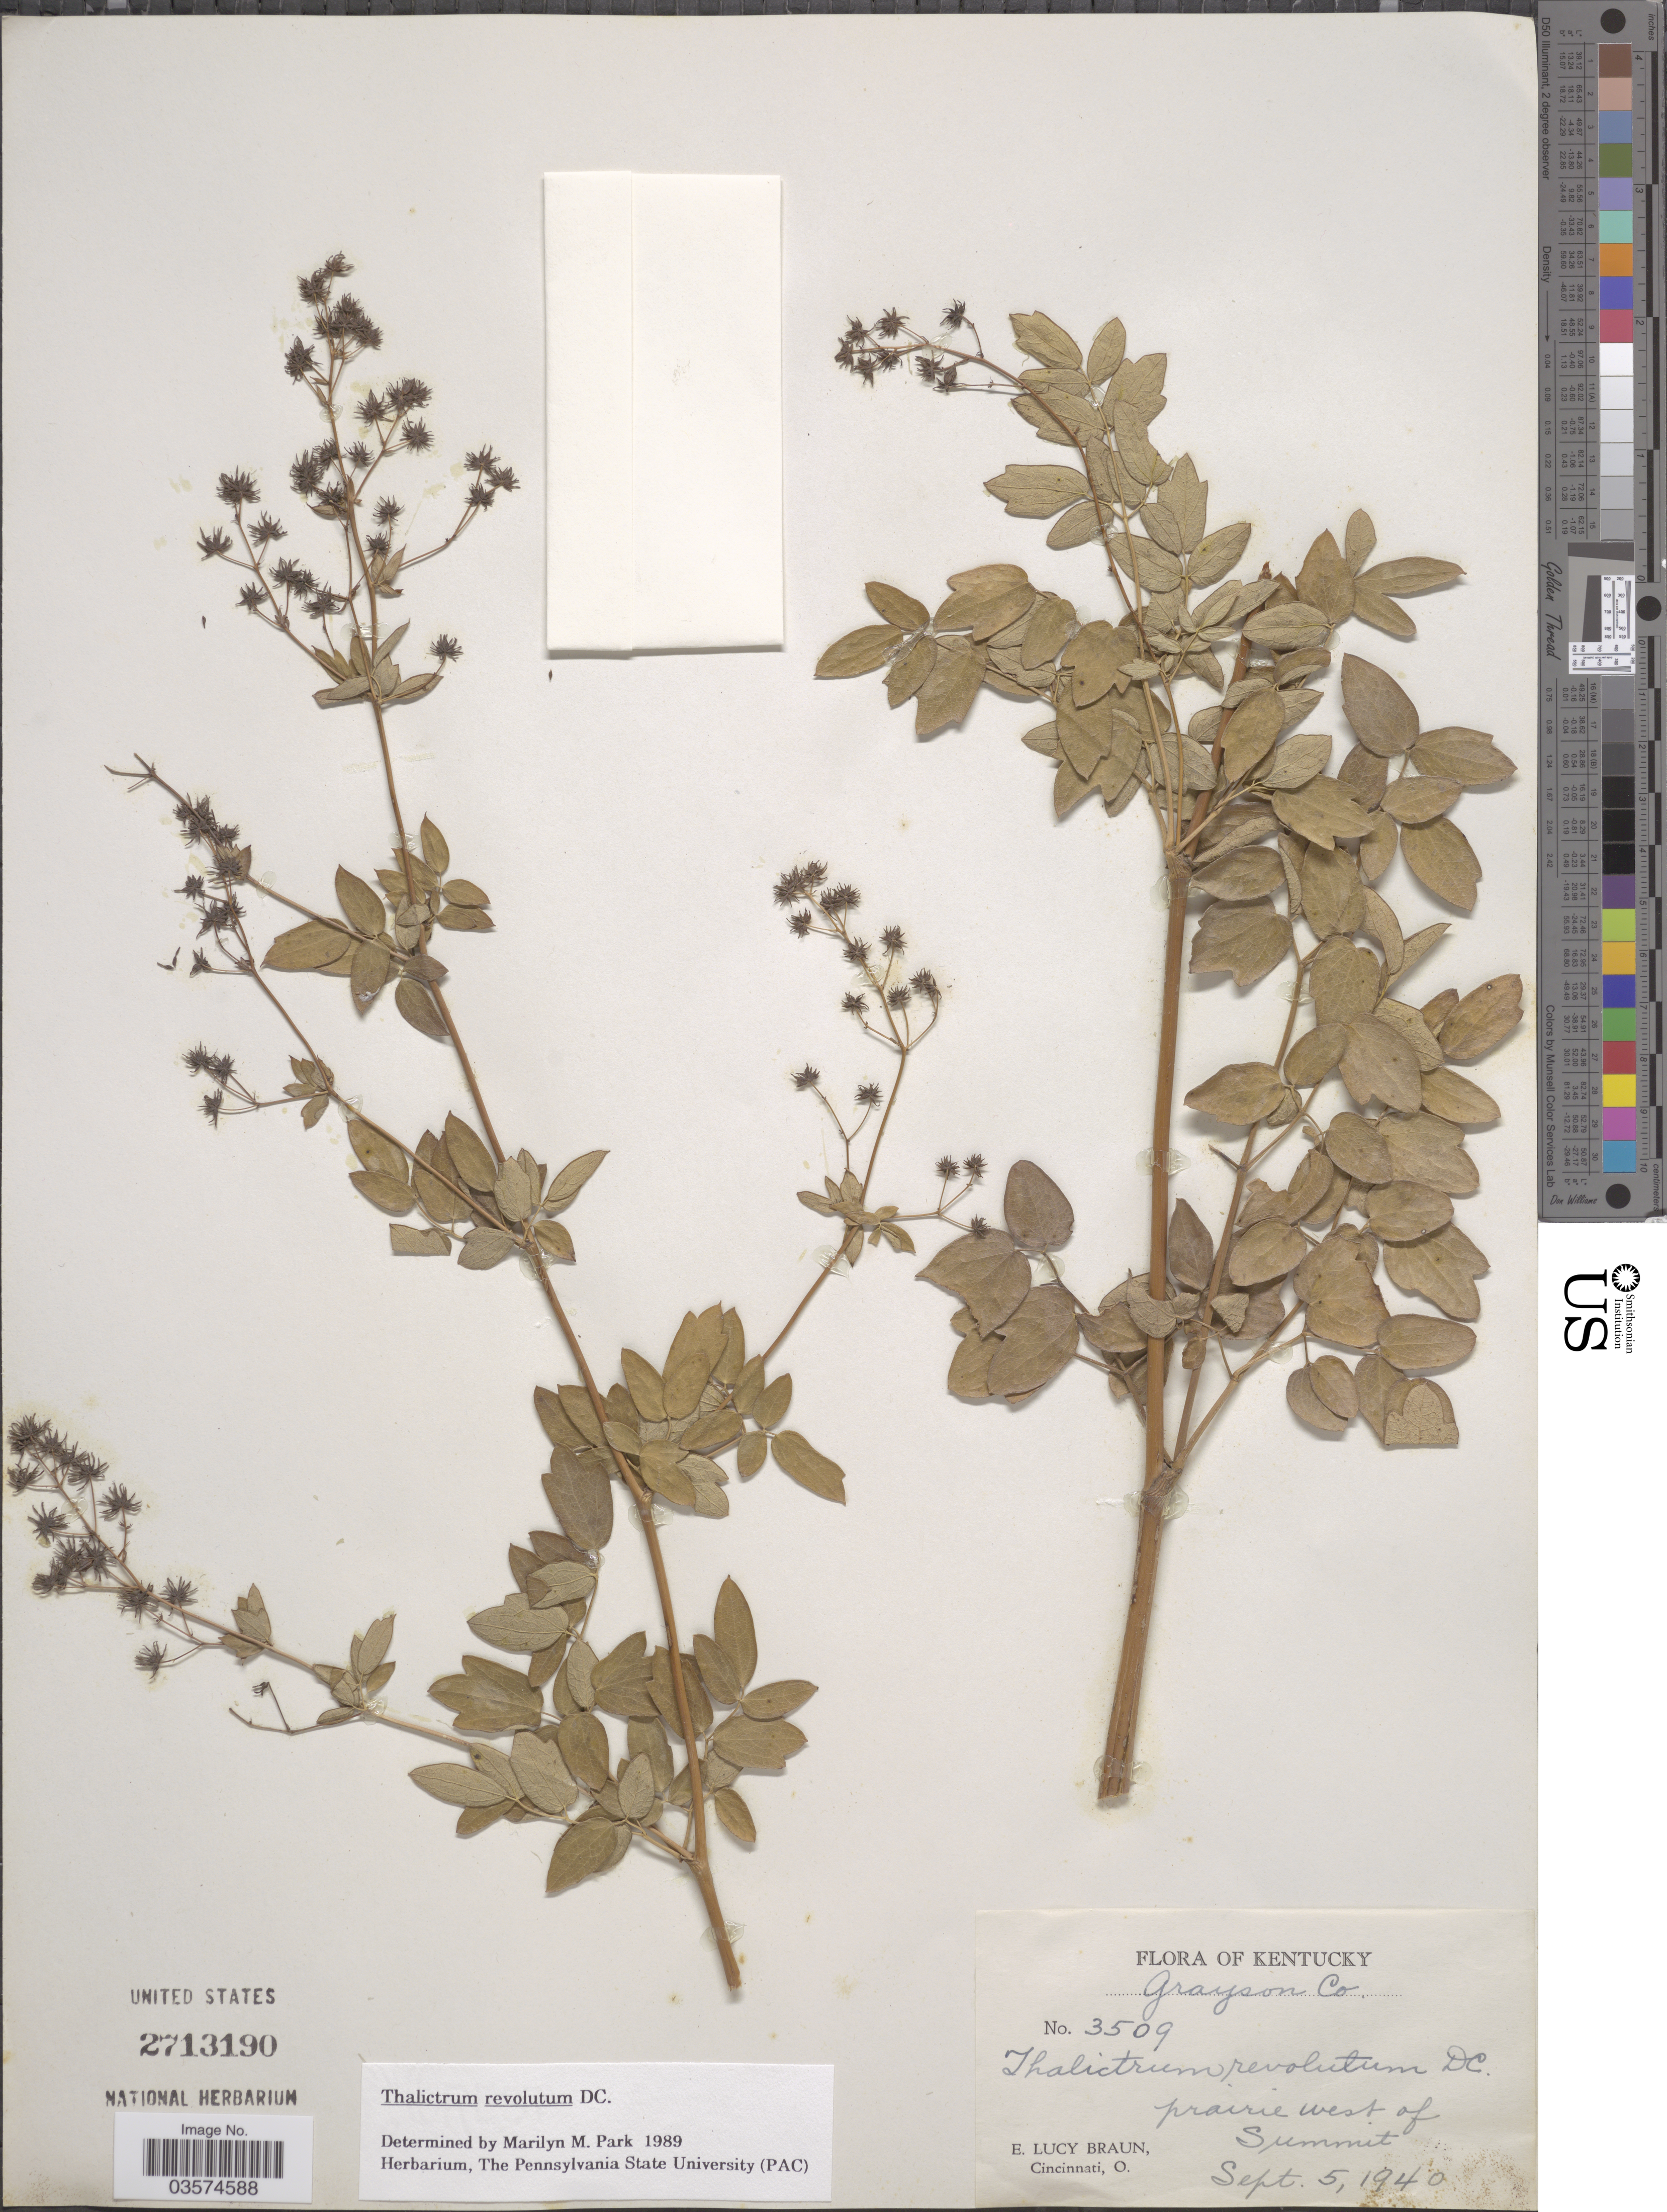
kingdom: Plantae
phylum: Tracheophyta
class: Magnoliopsida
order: Ranunculales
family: Ranunculaceae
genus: Thalictrum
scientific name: Thalictrum amphibolum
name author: Greene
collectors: E. L. Braun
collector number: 3509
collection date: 1940-09-05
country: United States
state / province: Kentucky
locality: Grayson Co. Prairie west of Summit.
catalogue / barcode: US 2713190